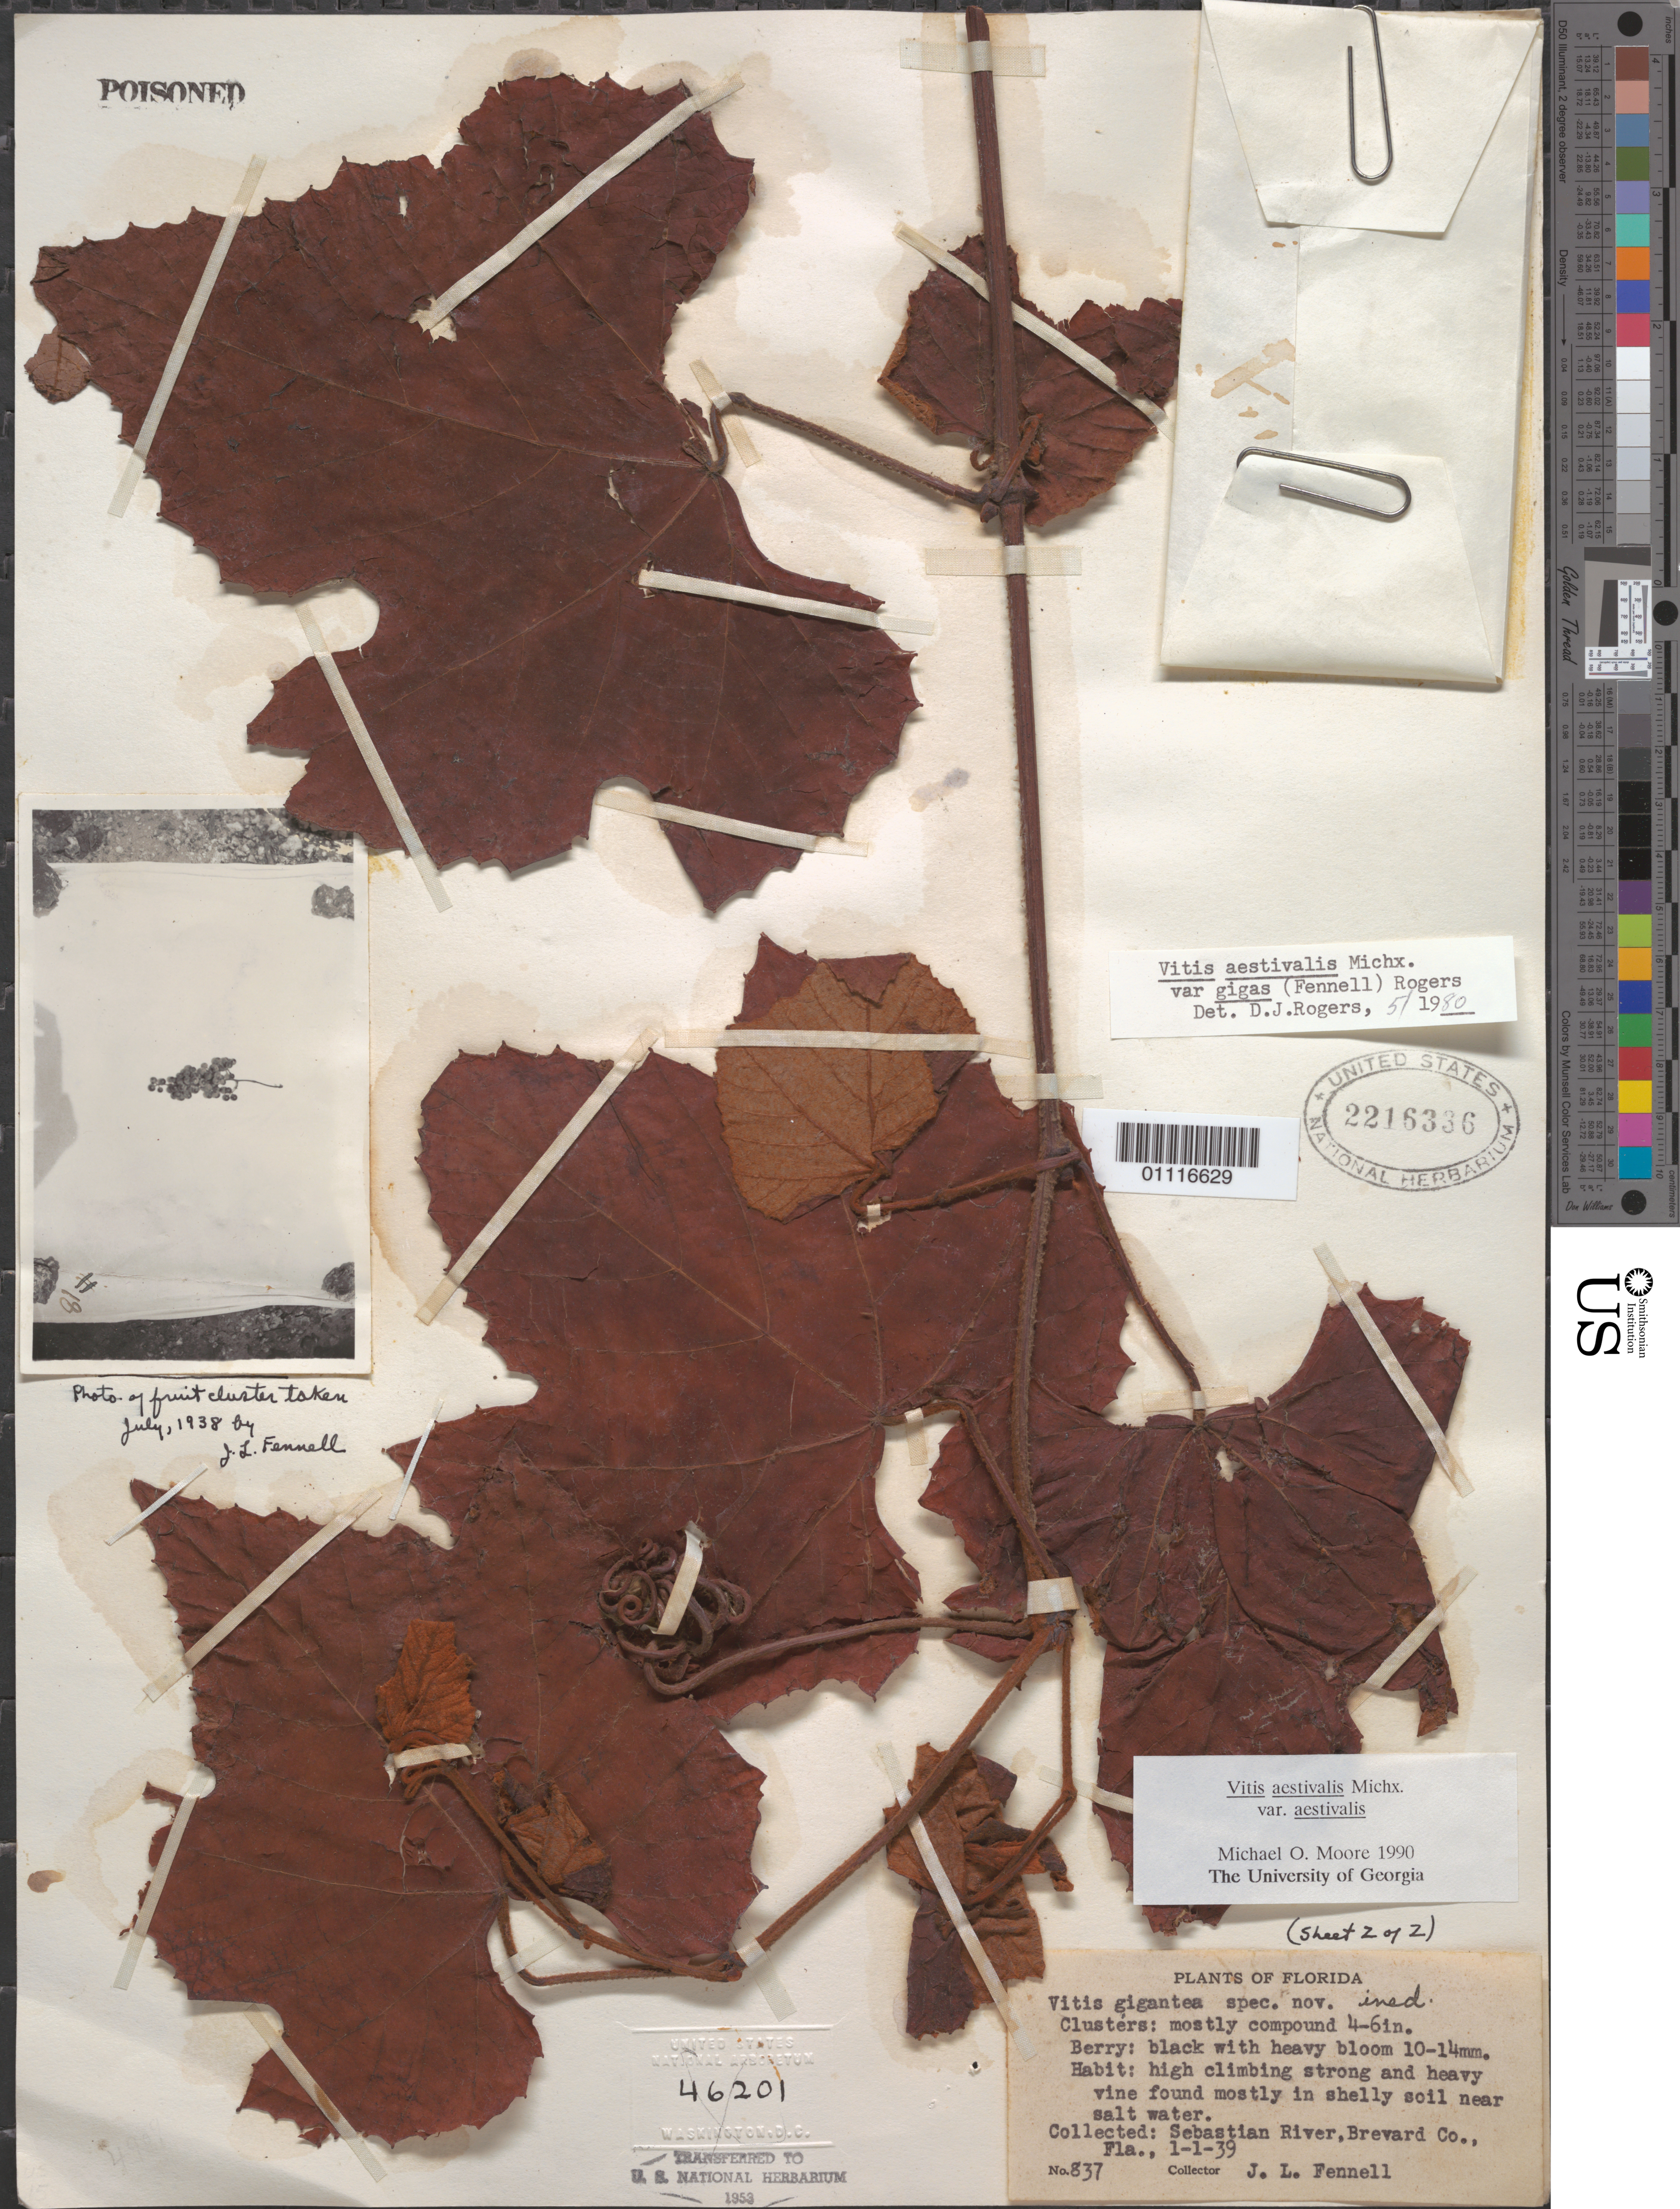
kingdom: Plantae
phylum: Tracheophyta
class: Magnoliopsida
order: Vitales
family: Vitaceae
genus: Vitis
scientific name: Vitis aestivalis var. aestivalis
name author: Michx.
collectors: J. L. Fennell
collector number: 837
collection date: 1839-01-01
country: United States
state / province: Florida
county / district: Brevard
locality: Sebastian River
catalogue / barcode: US 2216336